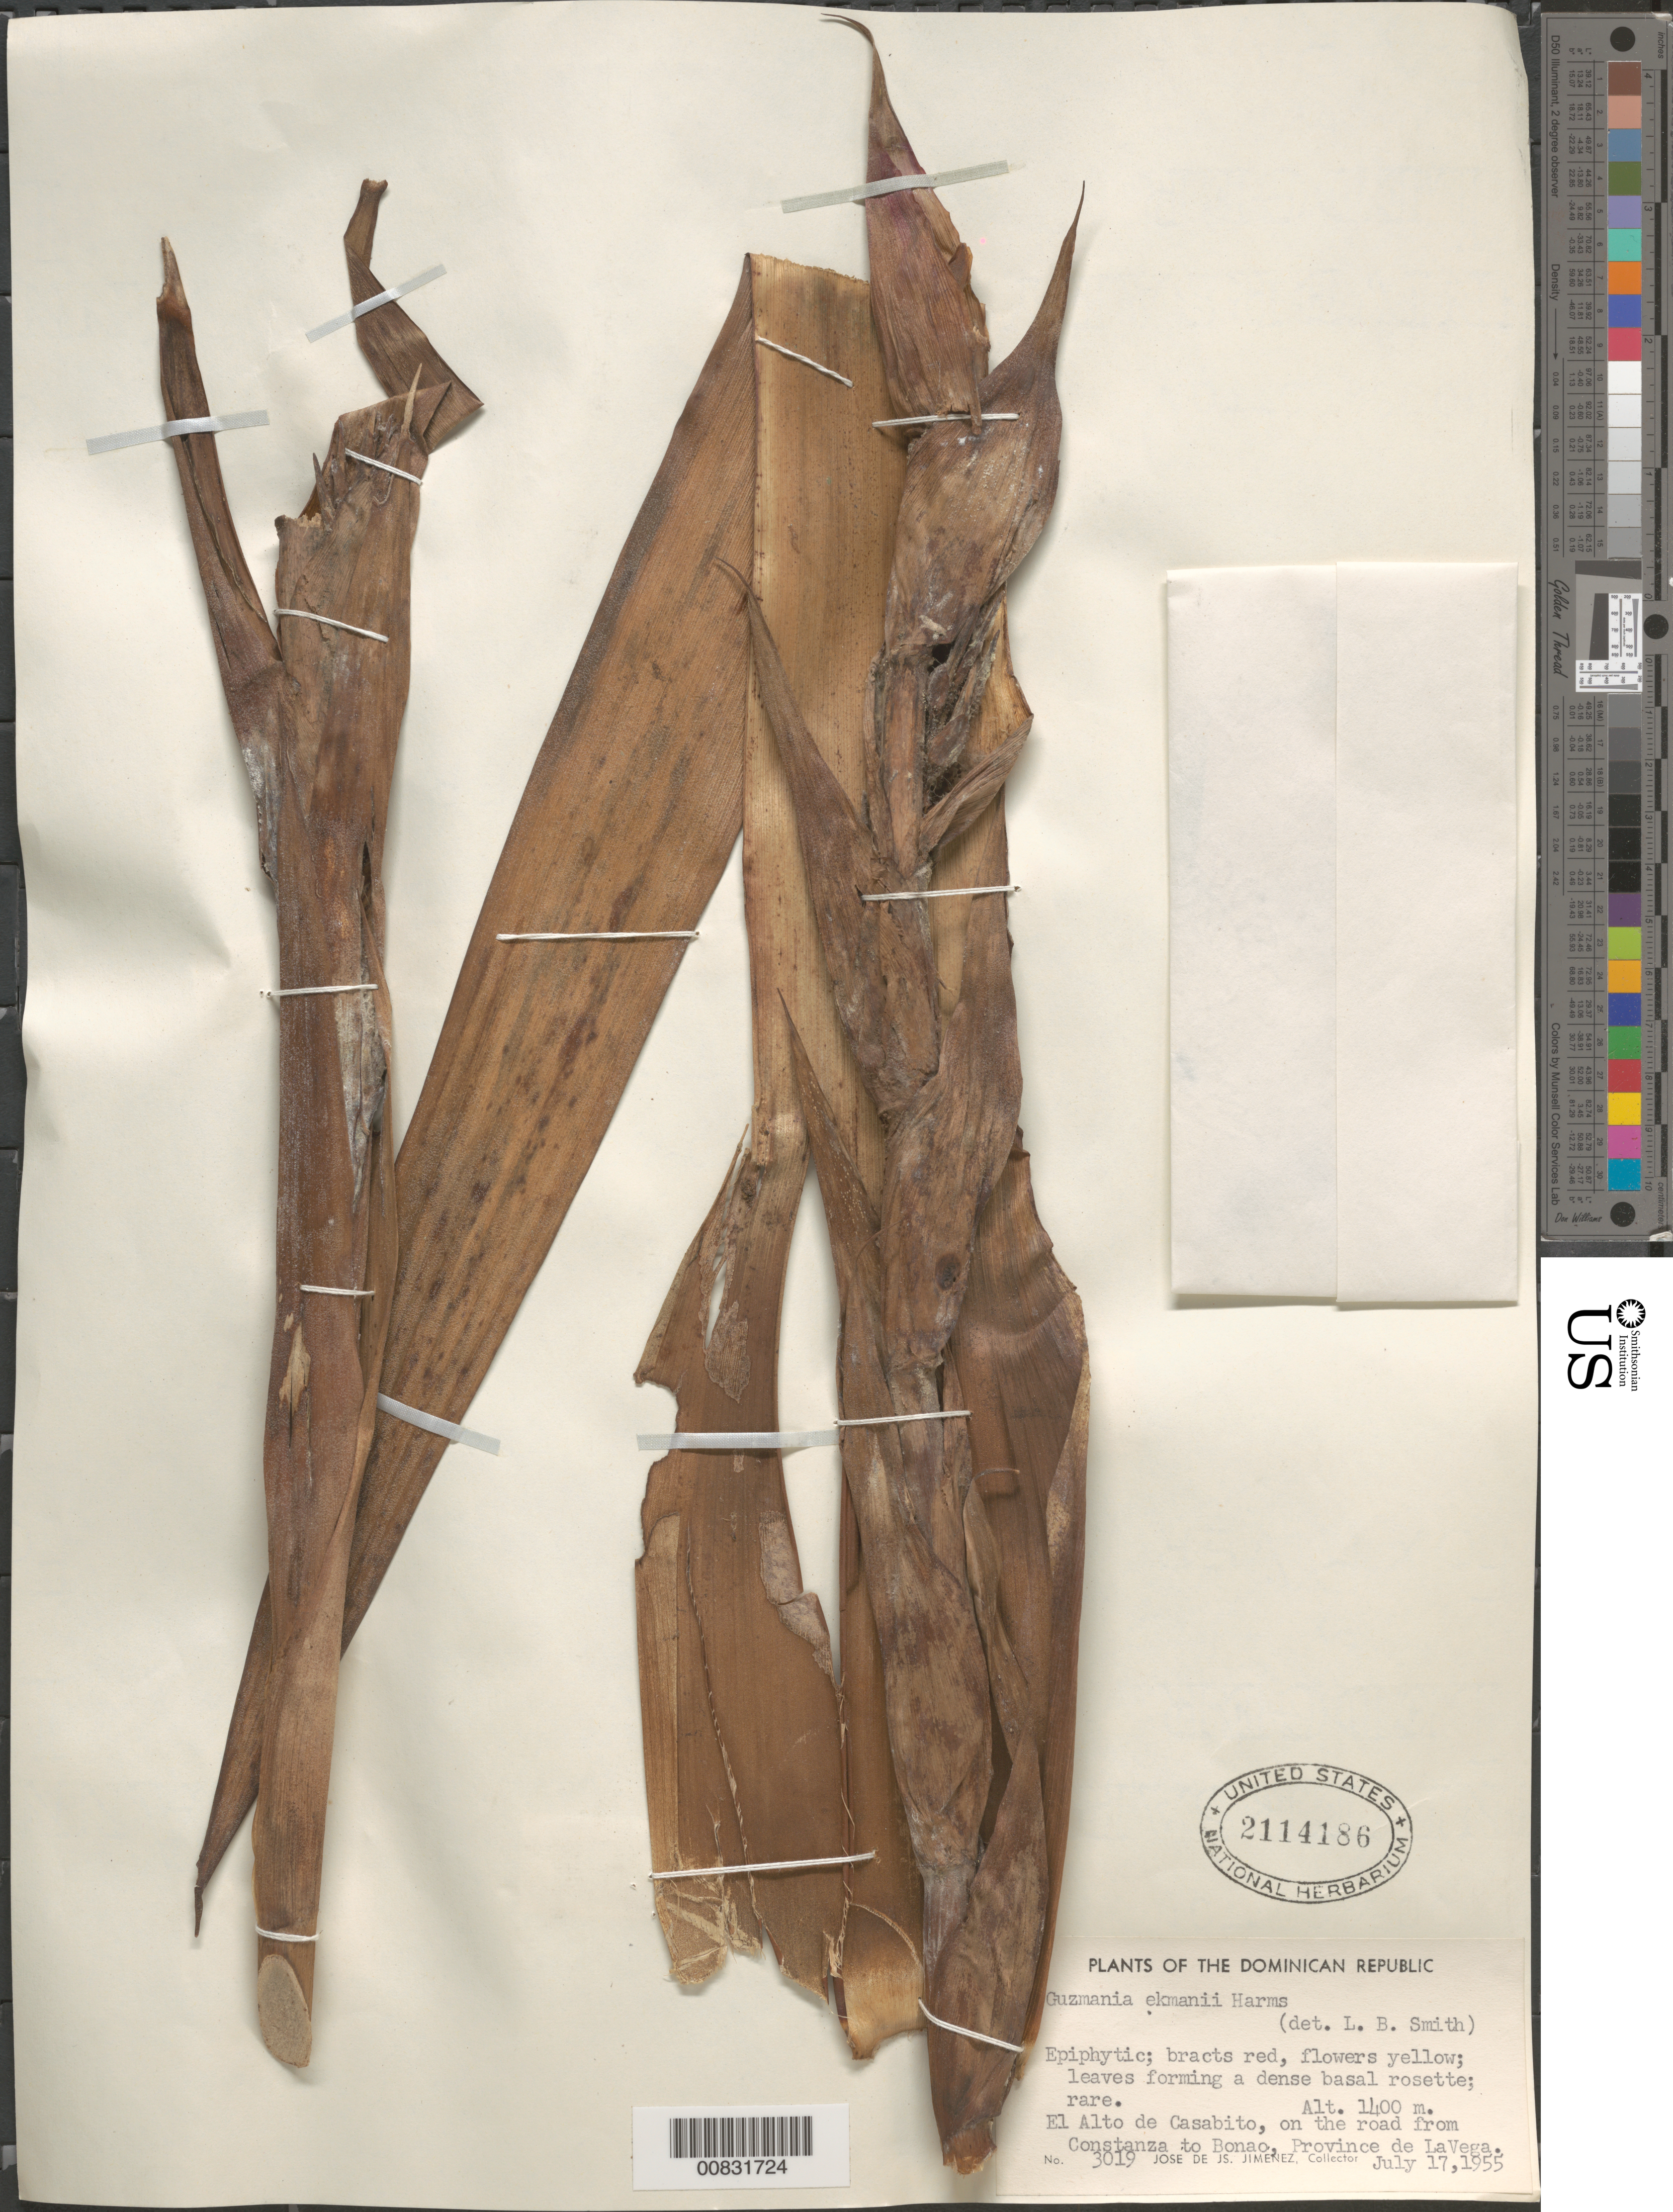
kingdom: Plantae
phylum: Tracheophyta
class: Liliopsida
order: Poales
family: Bromeliaceae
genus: Guzmania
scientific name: Guzmania ekmanii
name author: (Harms) Harms ex Mez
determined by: Smith, Lyman B., (US), NMNH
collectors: J. J. Jiménez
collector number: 3019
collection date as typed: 17 Jul 1955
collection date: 1955-07-17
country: Dominican Republic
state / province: La Vega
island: Hispaniola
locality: El Alto de Casabito, on the road from Constanza to Bonao.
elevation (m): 1400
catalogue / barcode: US 2114186